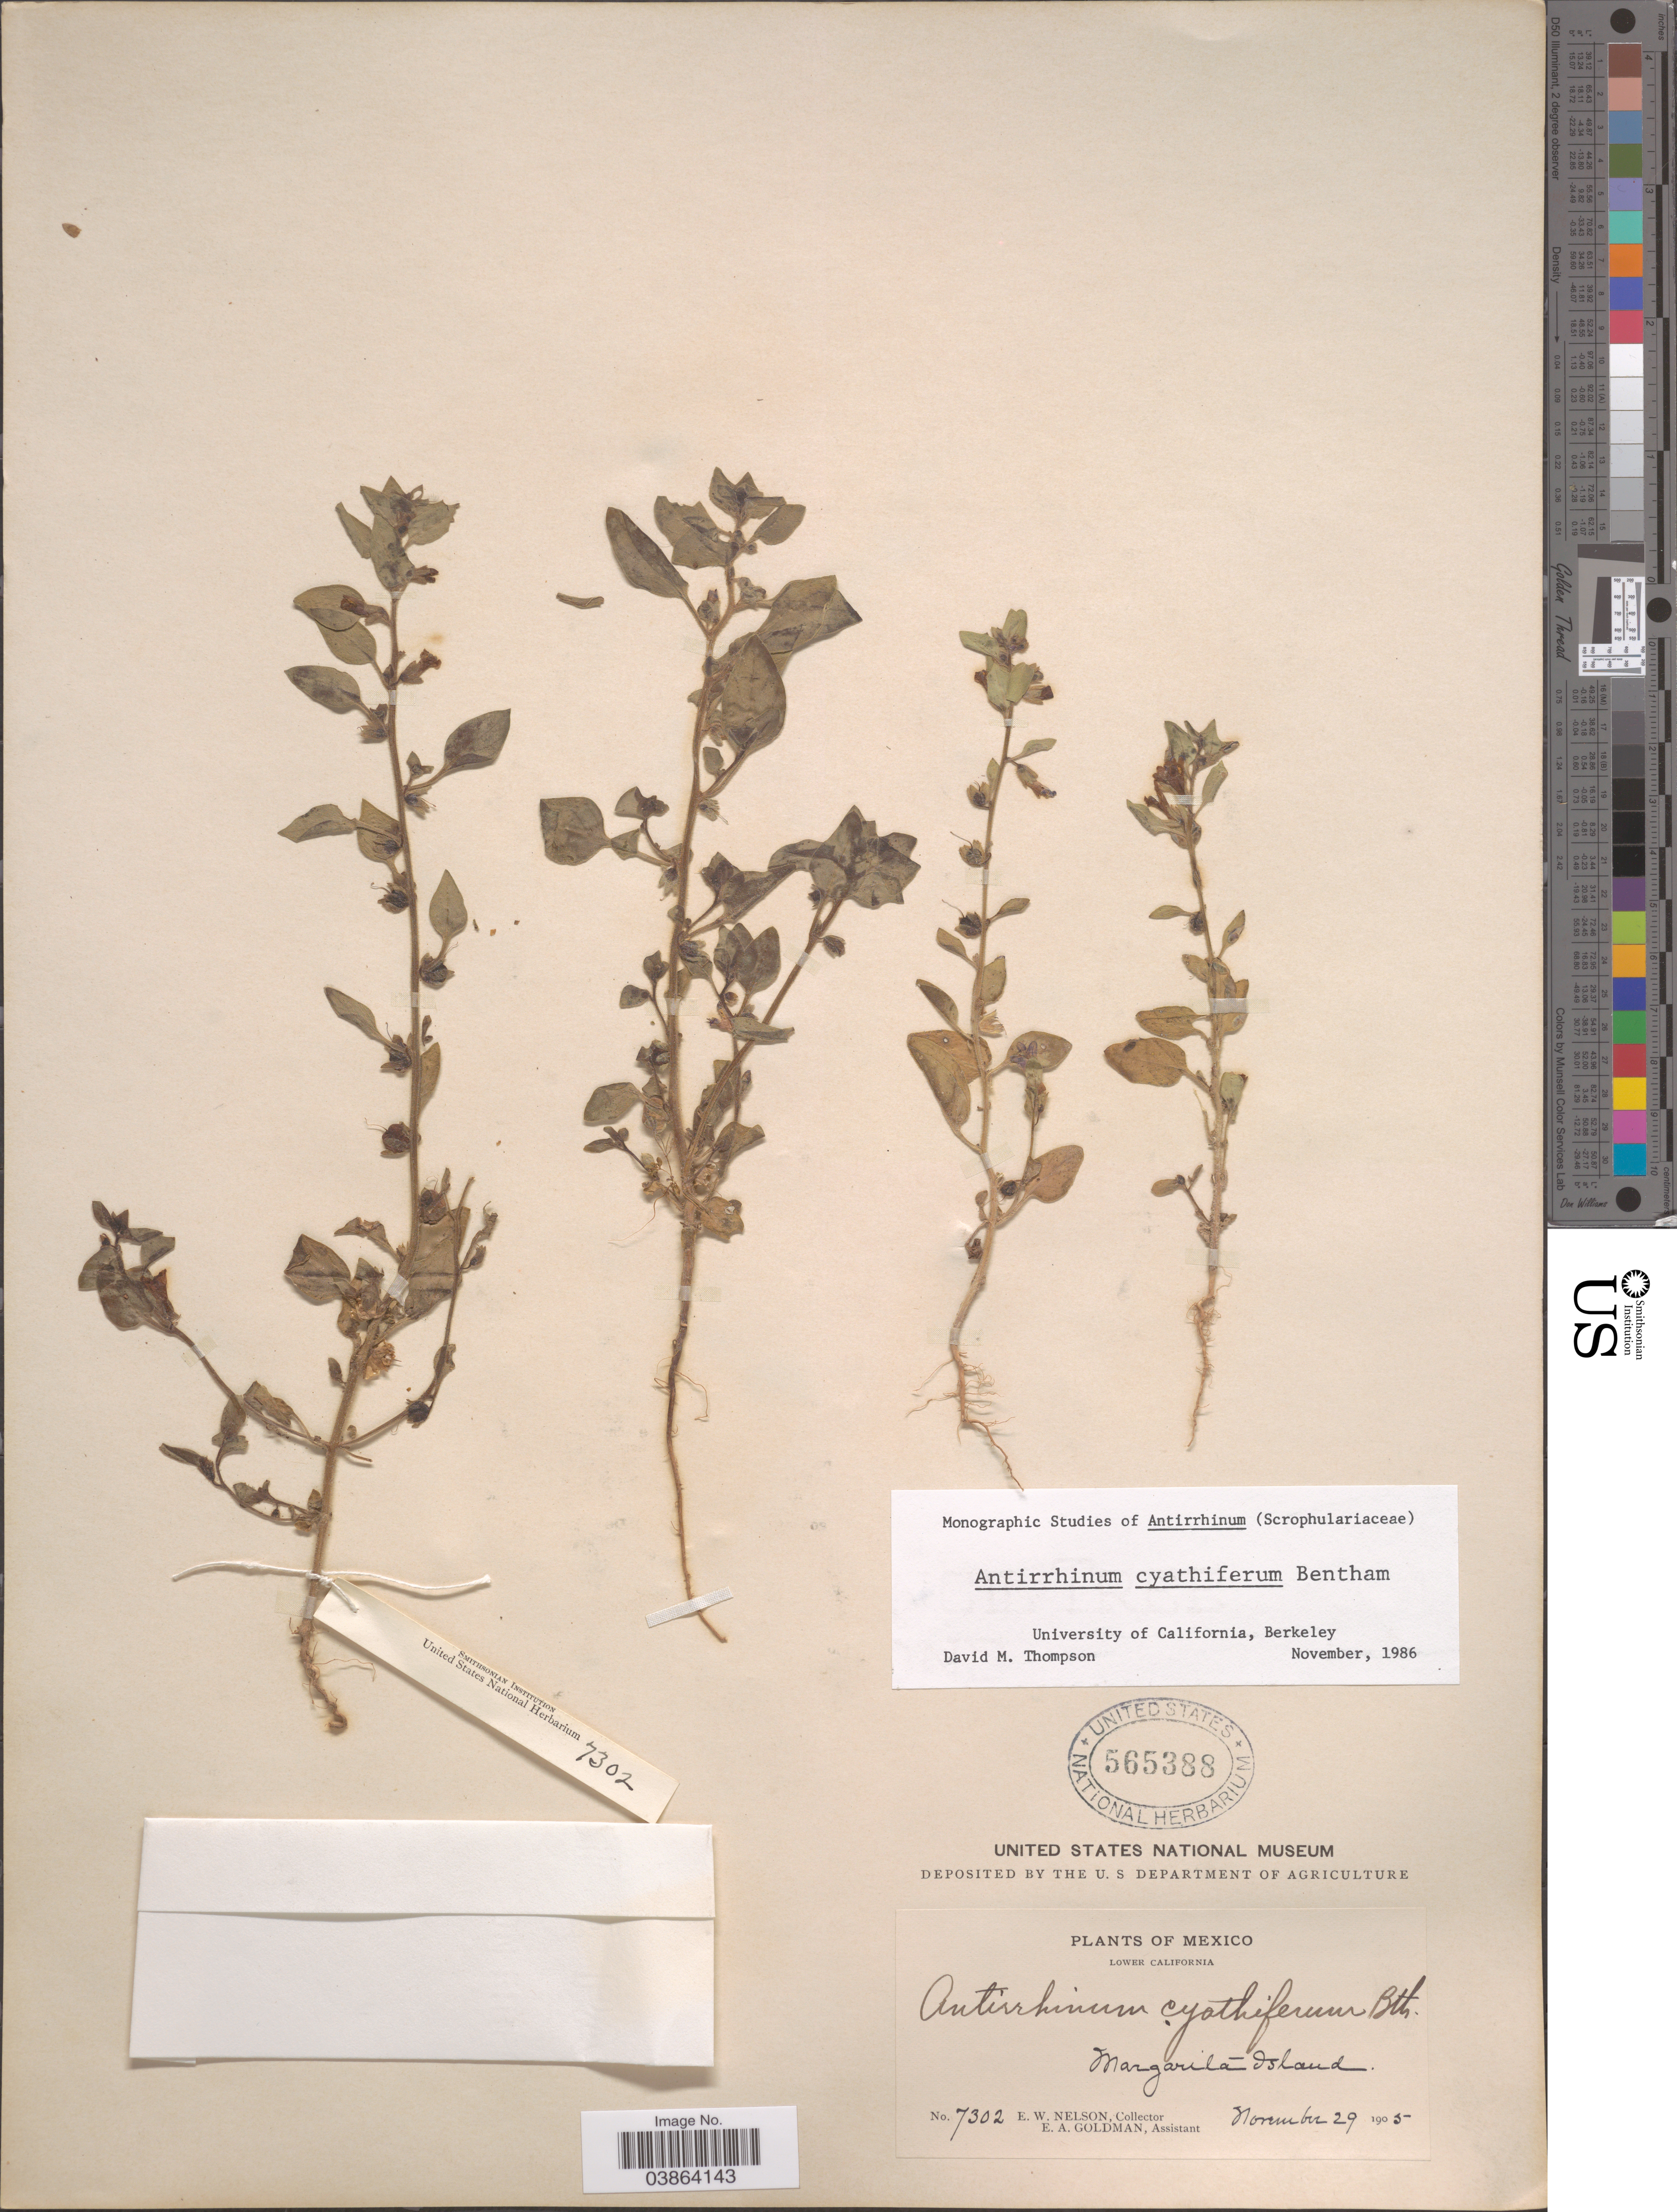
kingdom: Plantae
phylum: Tracheophyta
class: Magnoliopsida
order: Lamiales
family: Plantaginaceae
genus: Pseudorontium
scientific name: Pseudorontium cyathiferum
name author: (Benth.) Rothm.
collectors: E. W. Nelson & E. A. Goldman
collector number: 7302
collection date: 1905-11-29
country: Mexico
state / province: Baja California Sur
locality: Lower California. Margarita Island.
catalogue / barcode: US 565388